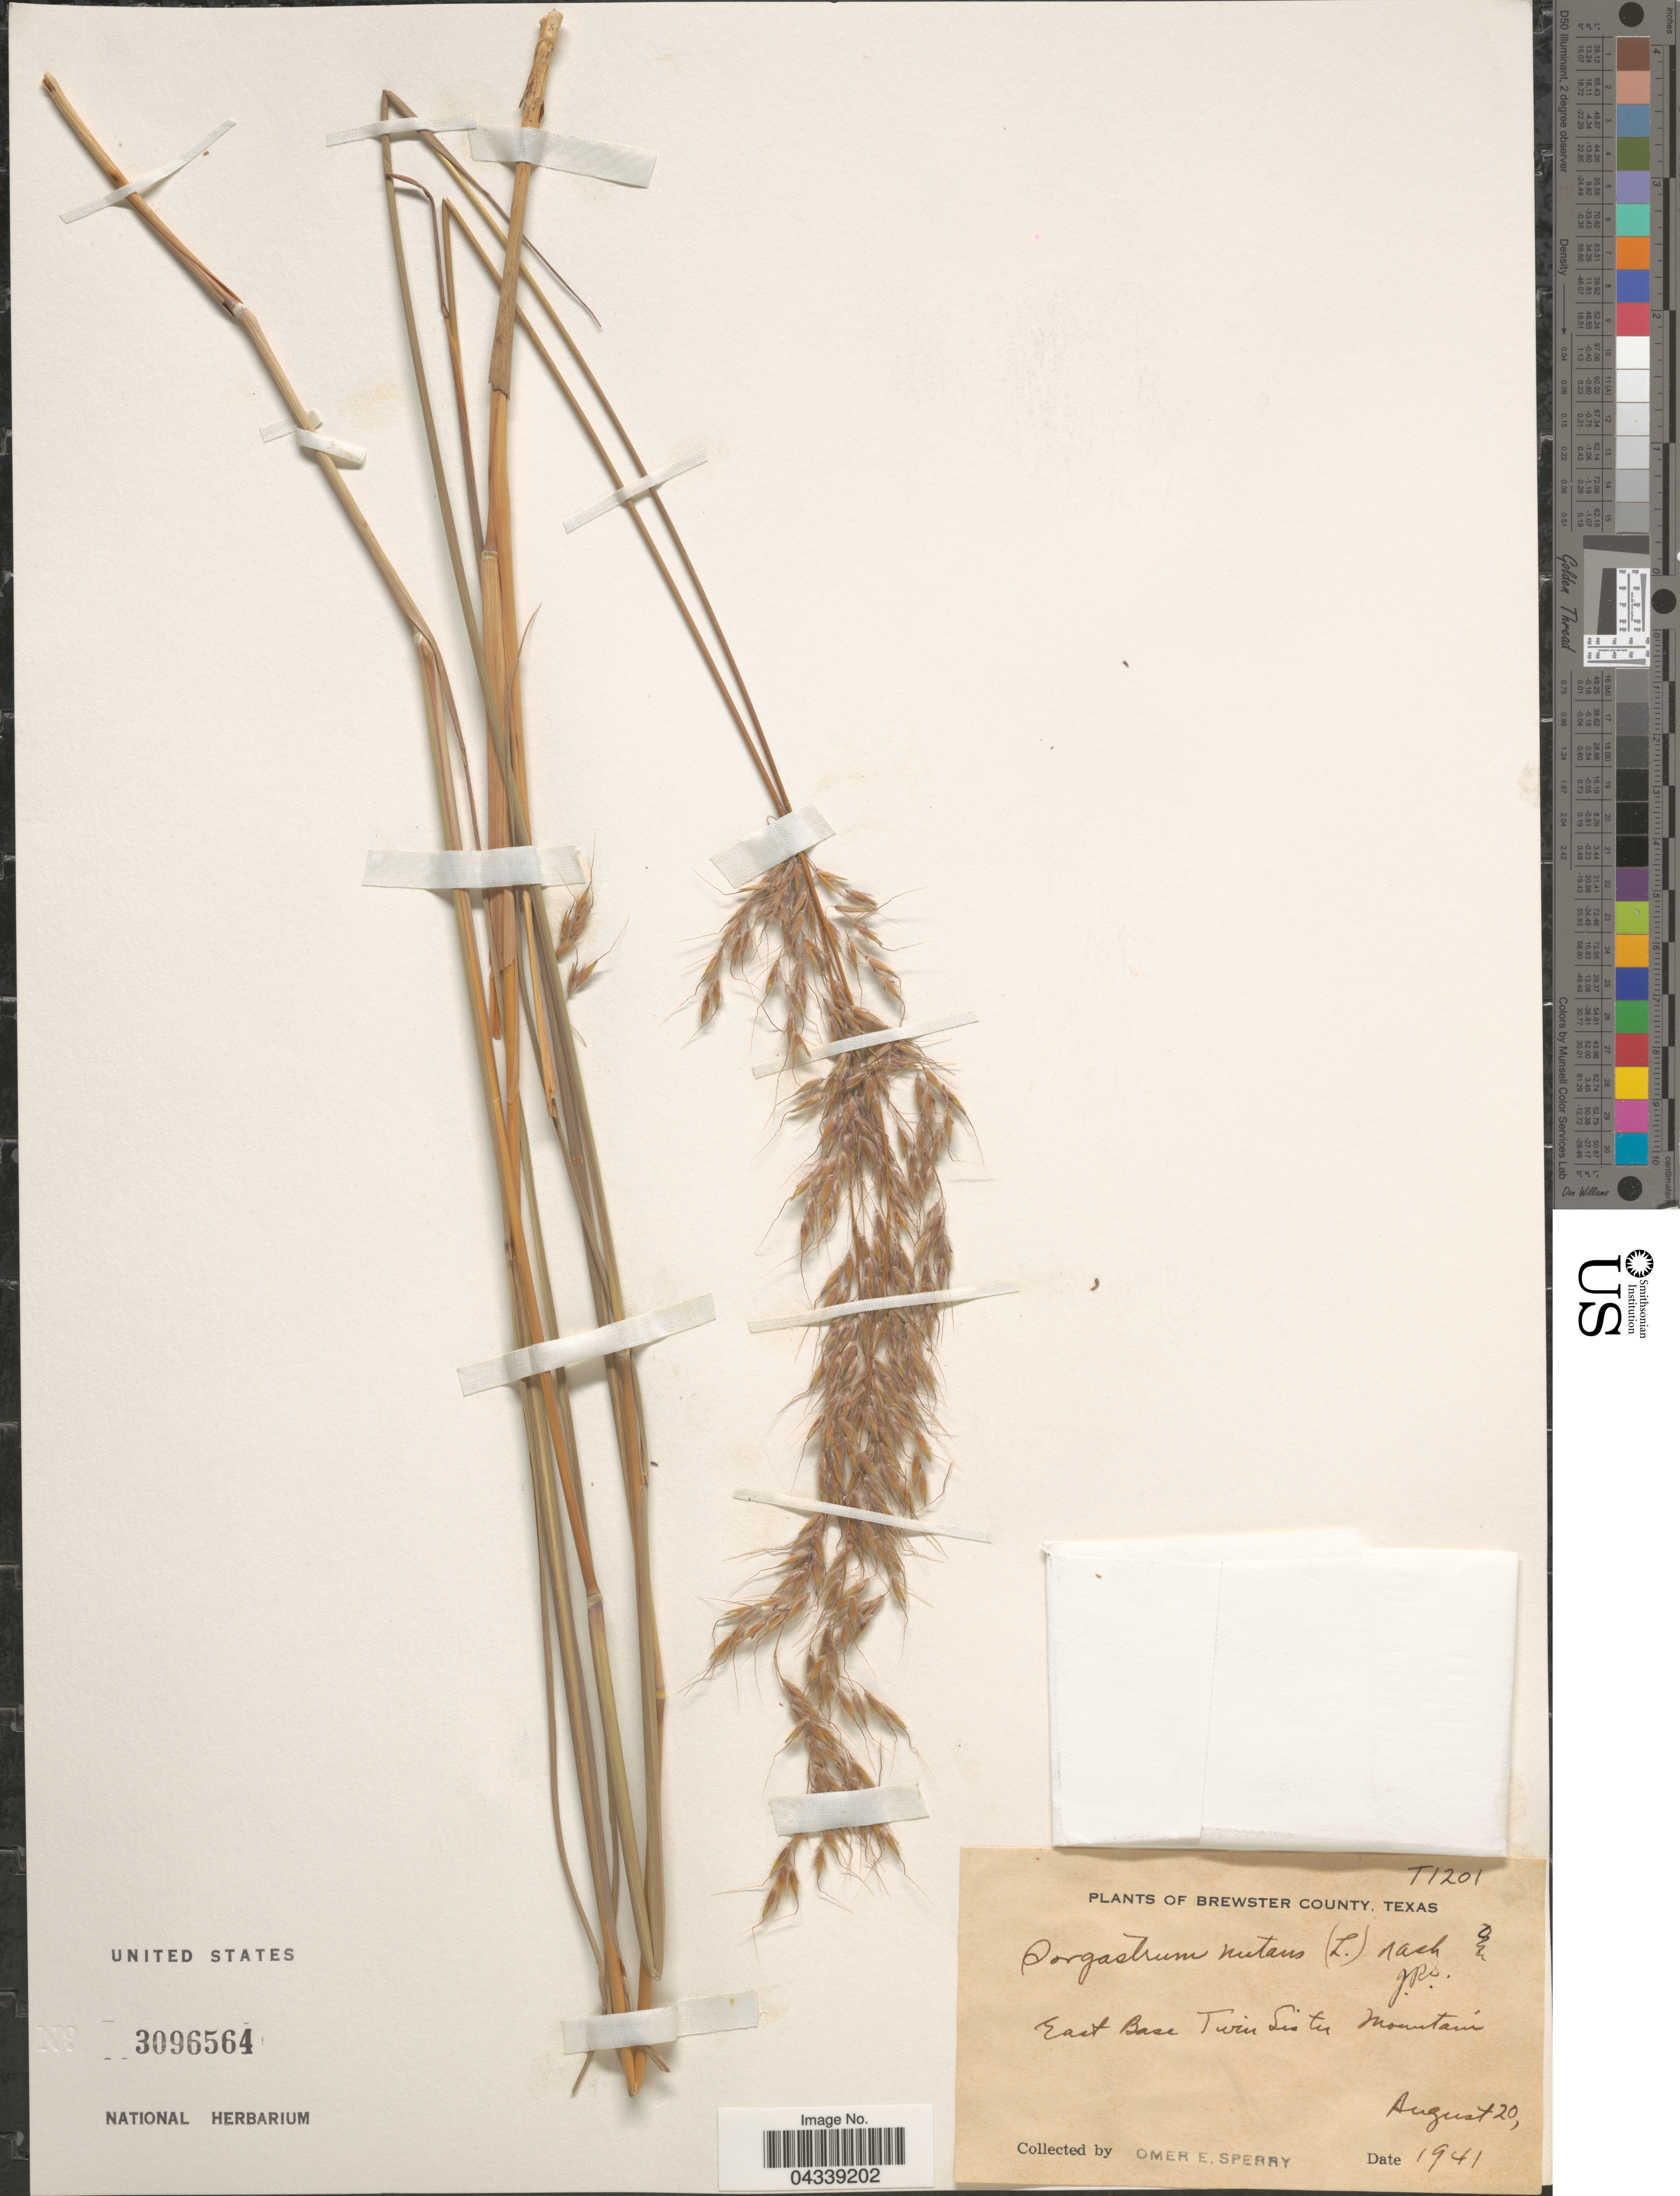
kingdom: Plantae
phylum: Tracheophyta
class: Liliopsida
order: Poales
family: Poaceae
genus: Sorghastrum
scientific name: Sorghastrum nutans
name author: (L.) Nash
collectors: O. E. Sperry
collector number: T1201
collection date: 1941-08-20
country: United States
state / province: Texas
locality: Brewster County. East Base Twin Sister Mountain.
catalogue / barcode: US 3096564